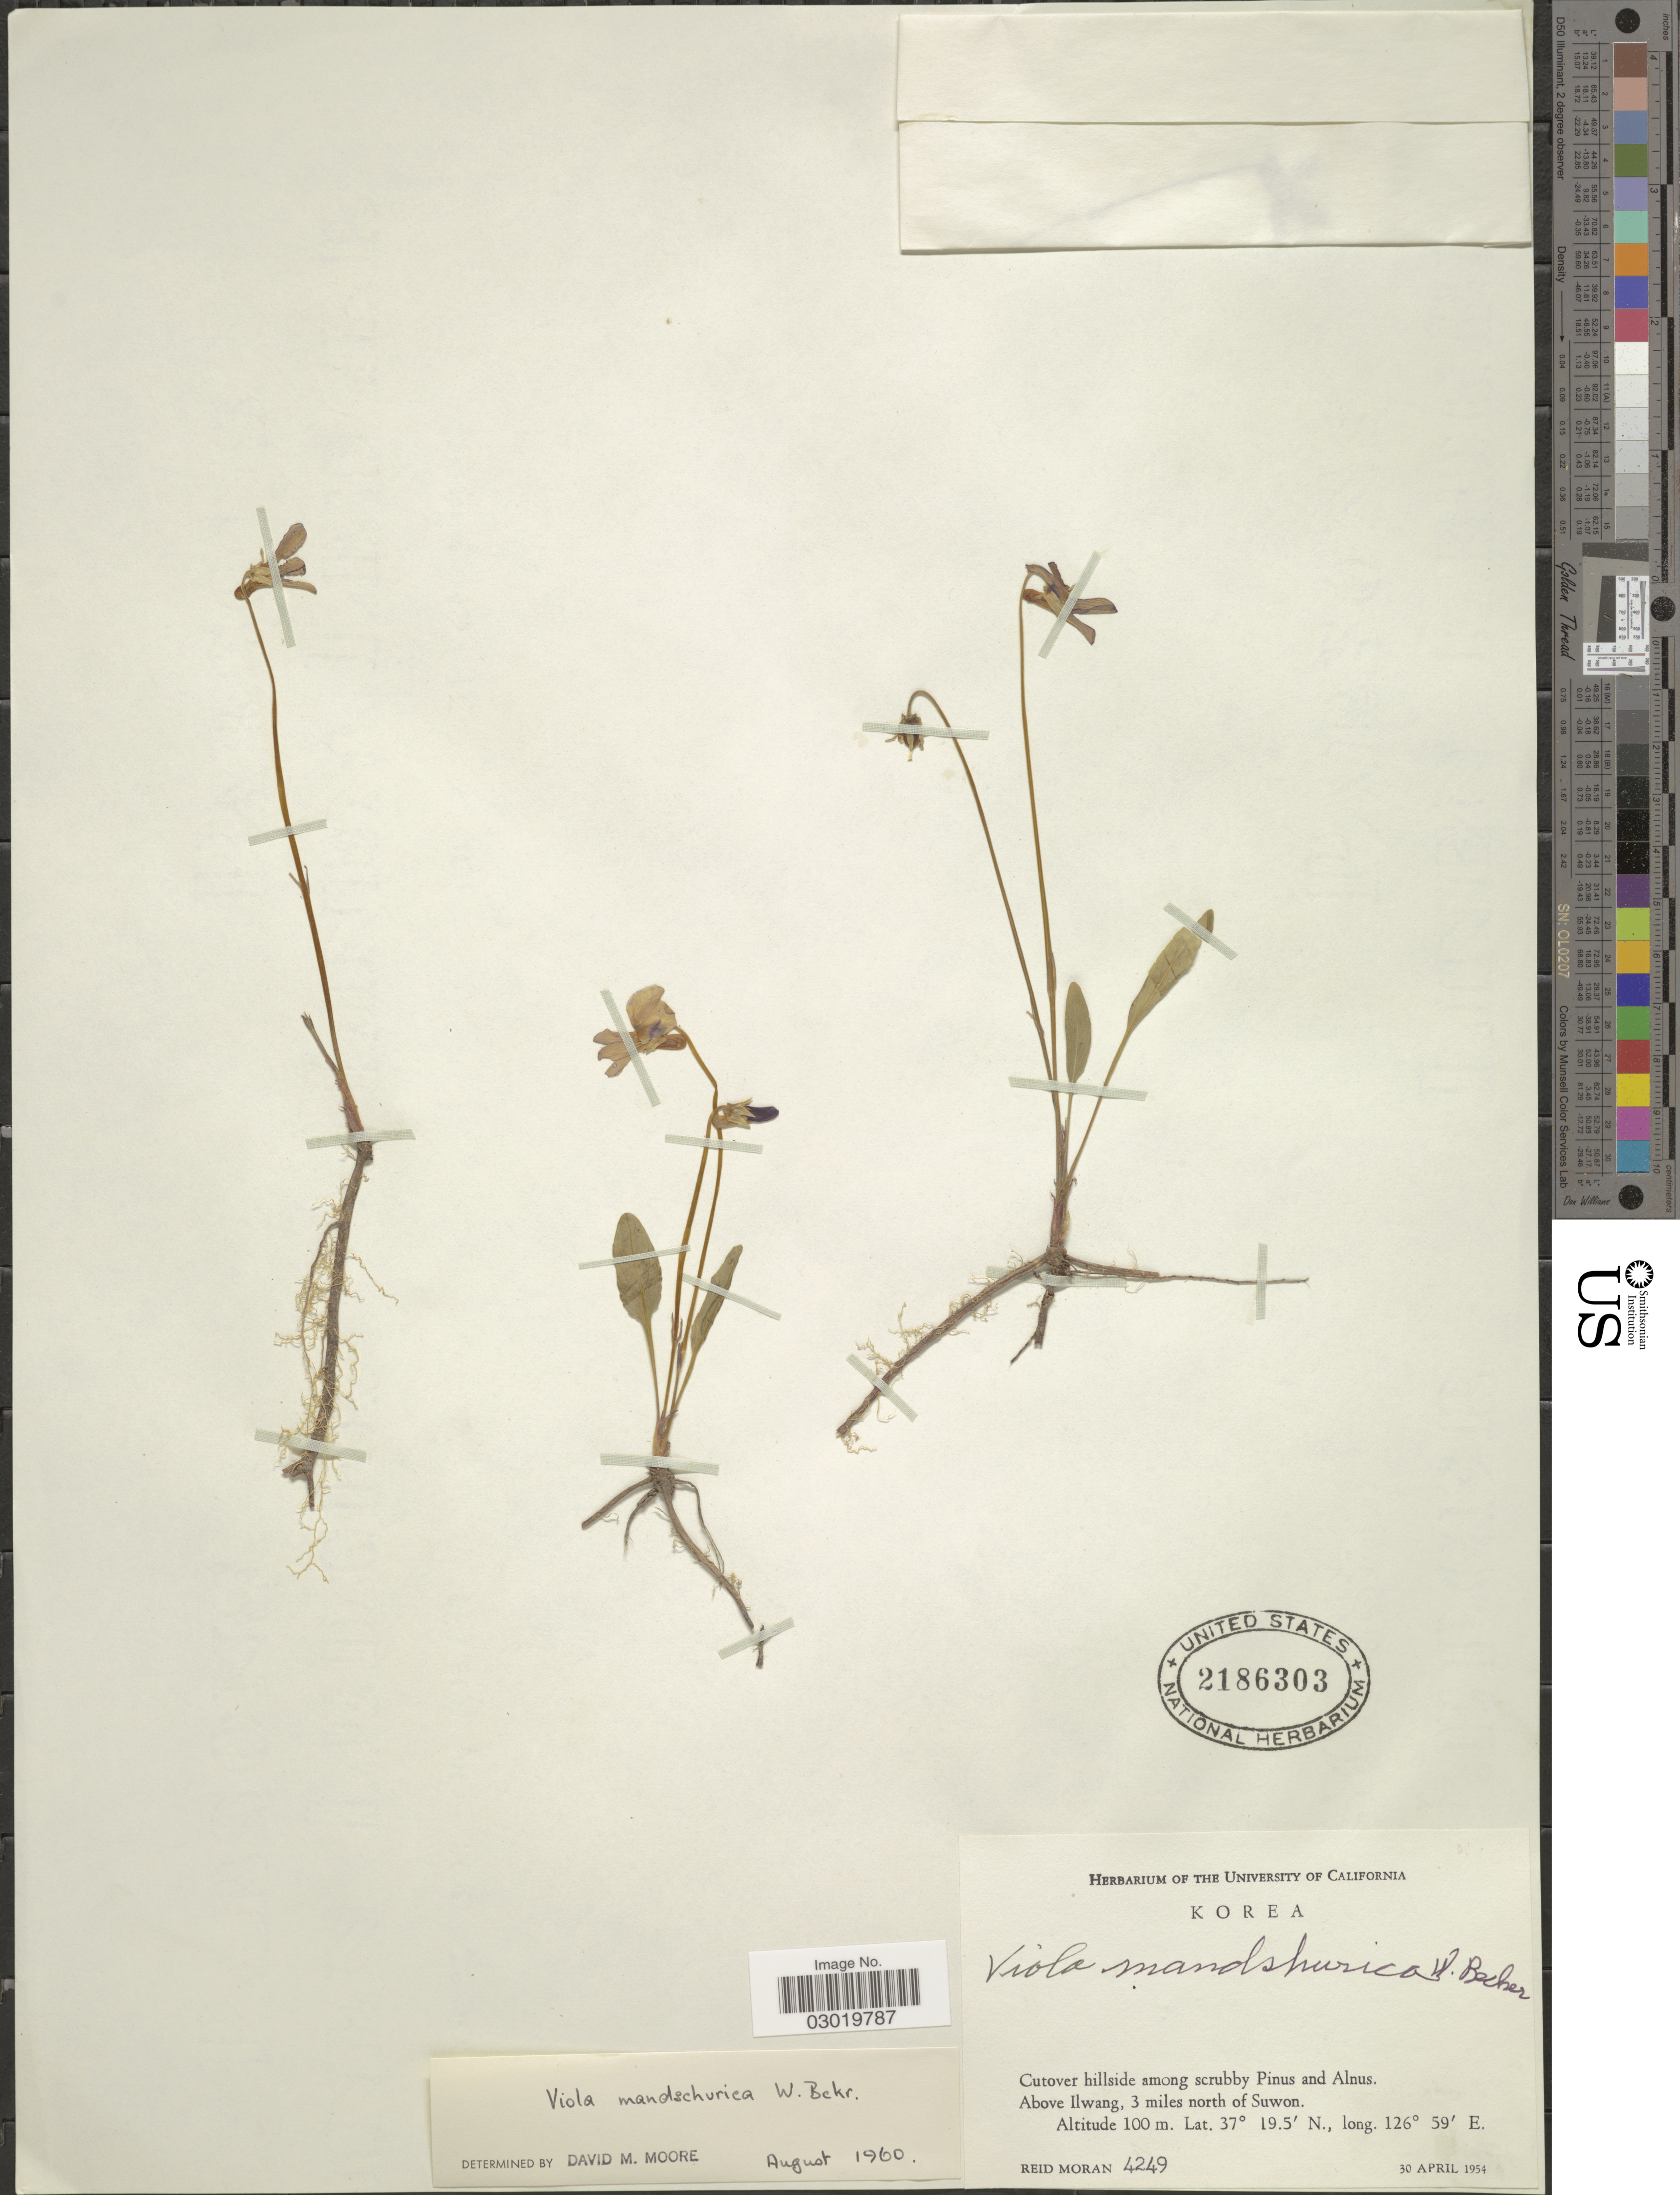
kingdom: Plantae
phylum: Tracheophyta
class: Magnoliopsida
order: Malpighiales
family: Violaceae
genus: Viola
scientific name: Viola mandshurica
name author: W. Becker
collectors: R. Moran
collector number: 4249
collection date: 1954-04-30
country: South Korea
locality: Above Ilwang, 3 miles north of Suwon.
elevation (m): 100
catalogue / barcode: US 2186303